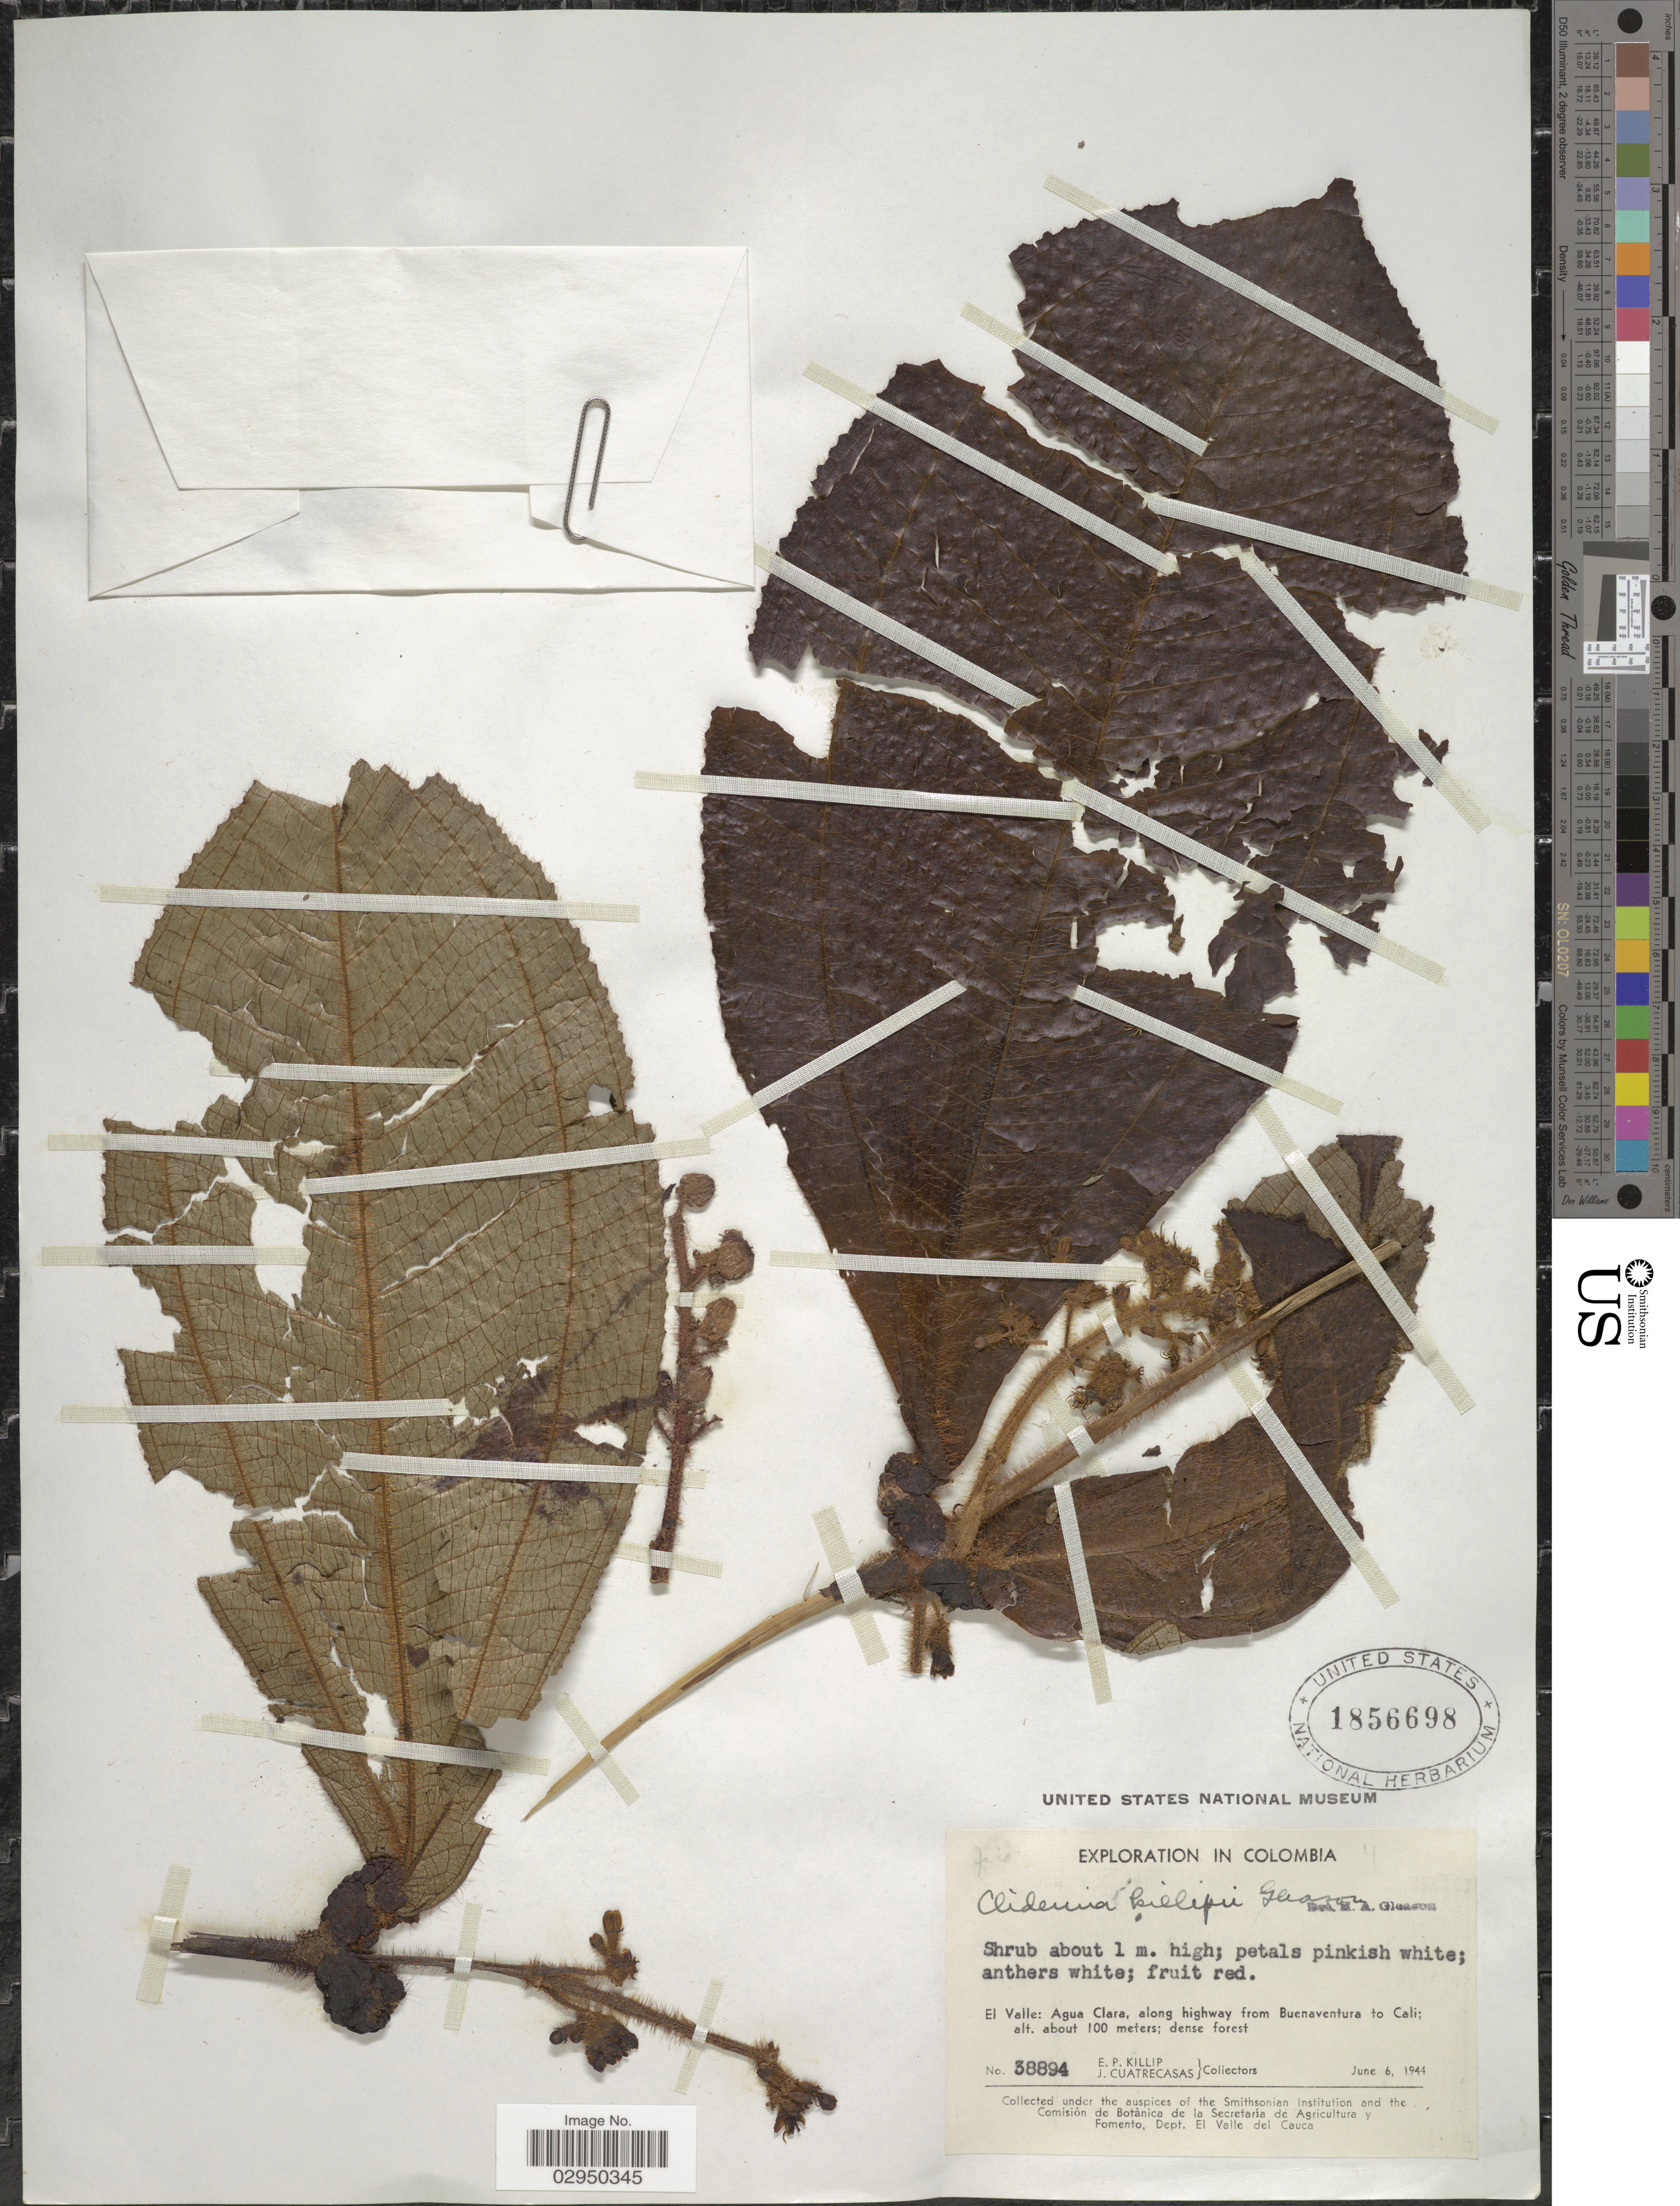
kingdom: Plantae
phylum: Tracheophyta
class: Magnoliopsida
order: Myrtales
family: Melastomataceae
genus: Clidemia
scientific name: Clidemia killipii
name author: Gleason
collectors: E. P. Killip & J. Cuatrecasas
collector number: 38894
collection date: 1944-06-06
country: Colombia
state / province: Valle del Cauca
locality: El Valle: Agua Clara, along highway from Buenaventura to Cali.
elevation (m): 100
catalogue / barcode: US 1856698